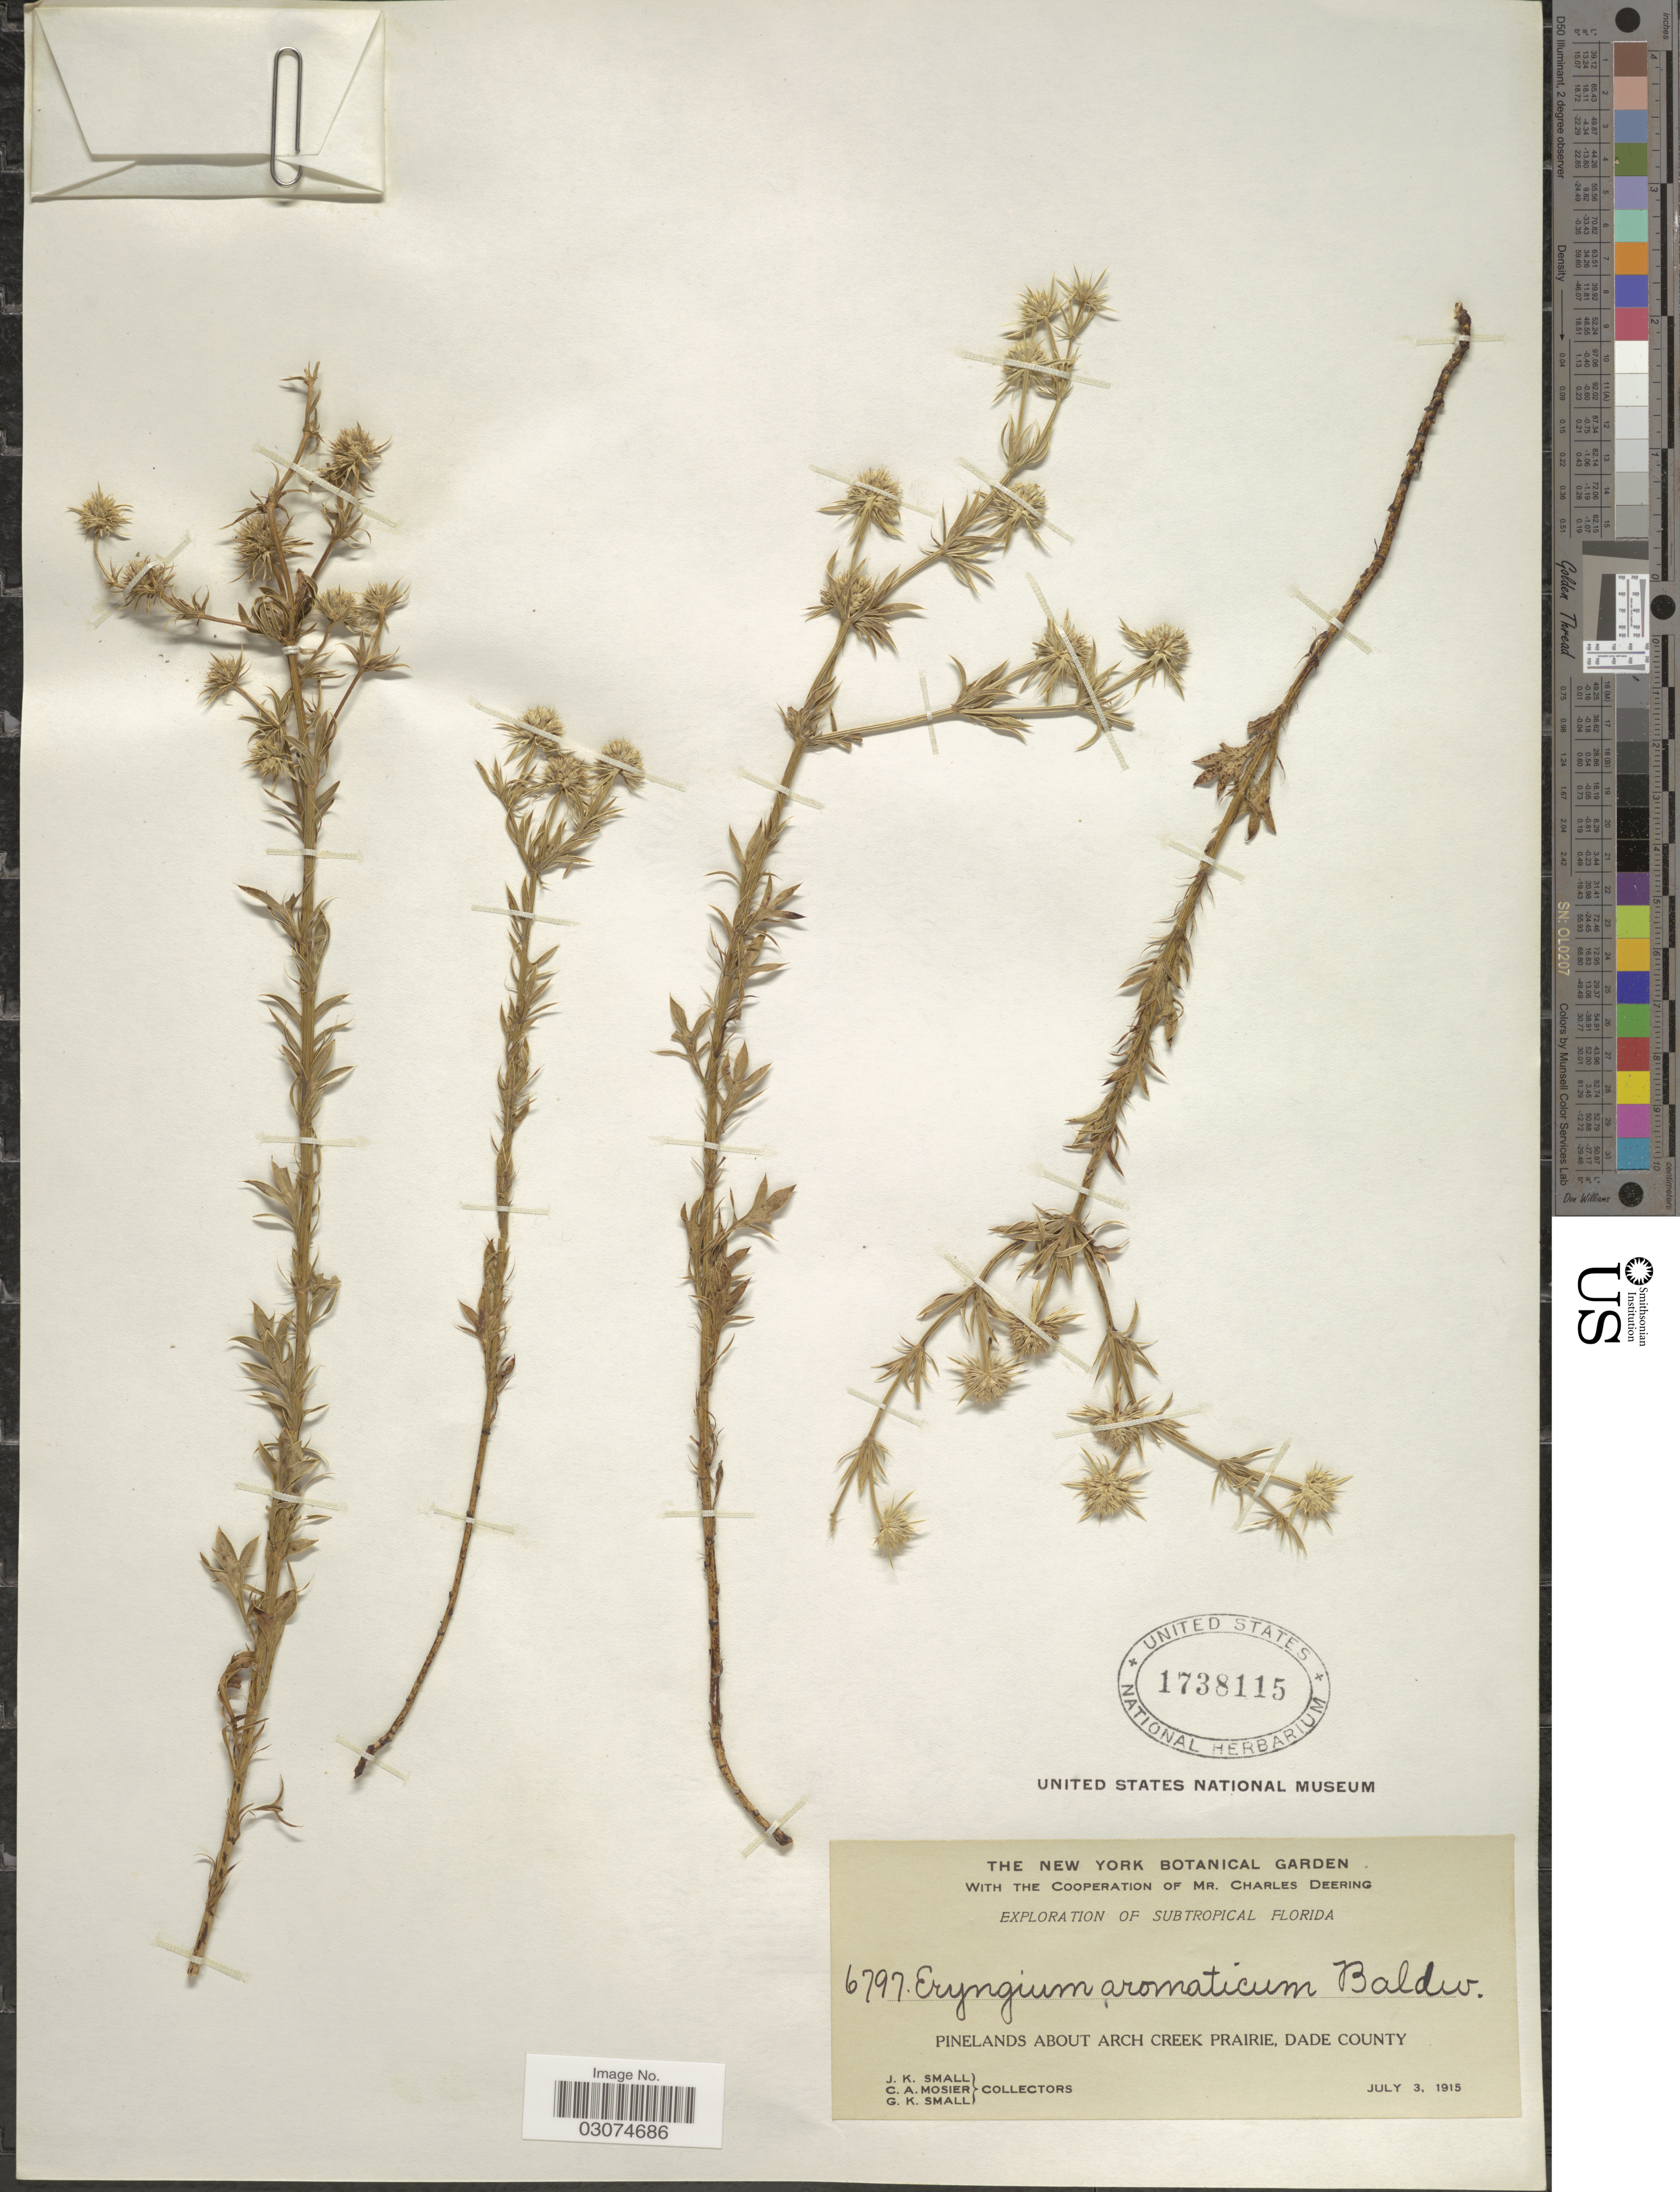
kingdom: Plantae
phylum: Tracheophyta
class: Magnoliopsida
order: Apiales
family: Apiaceae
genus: Eryngium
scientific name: Eryngium aromaticum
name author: Baldwin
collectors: J. K. Small, C. A. Mosier & G. K. Small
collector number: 6797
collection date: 1915-07-03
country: United States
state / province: Florida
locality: Subtropical Florida. Pinelands about Arch Creek Prairie, Dade County.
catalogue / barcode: US 1738115